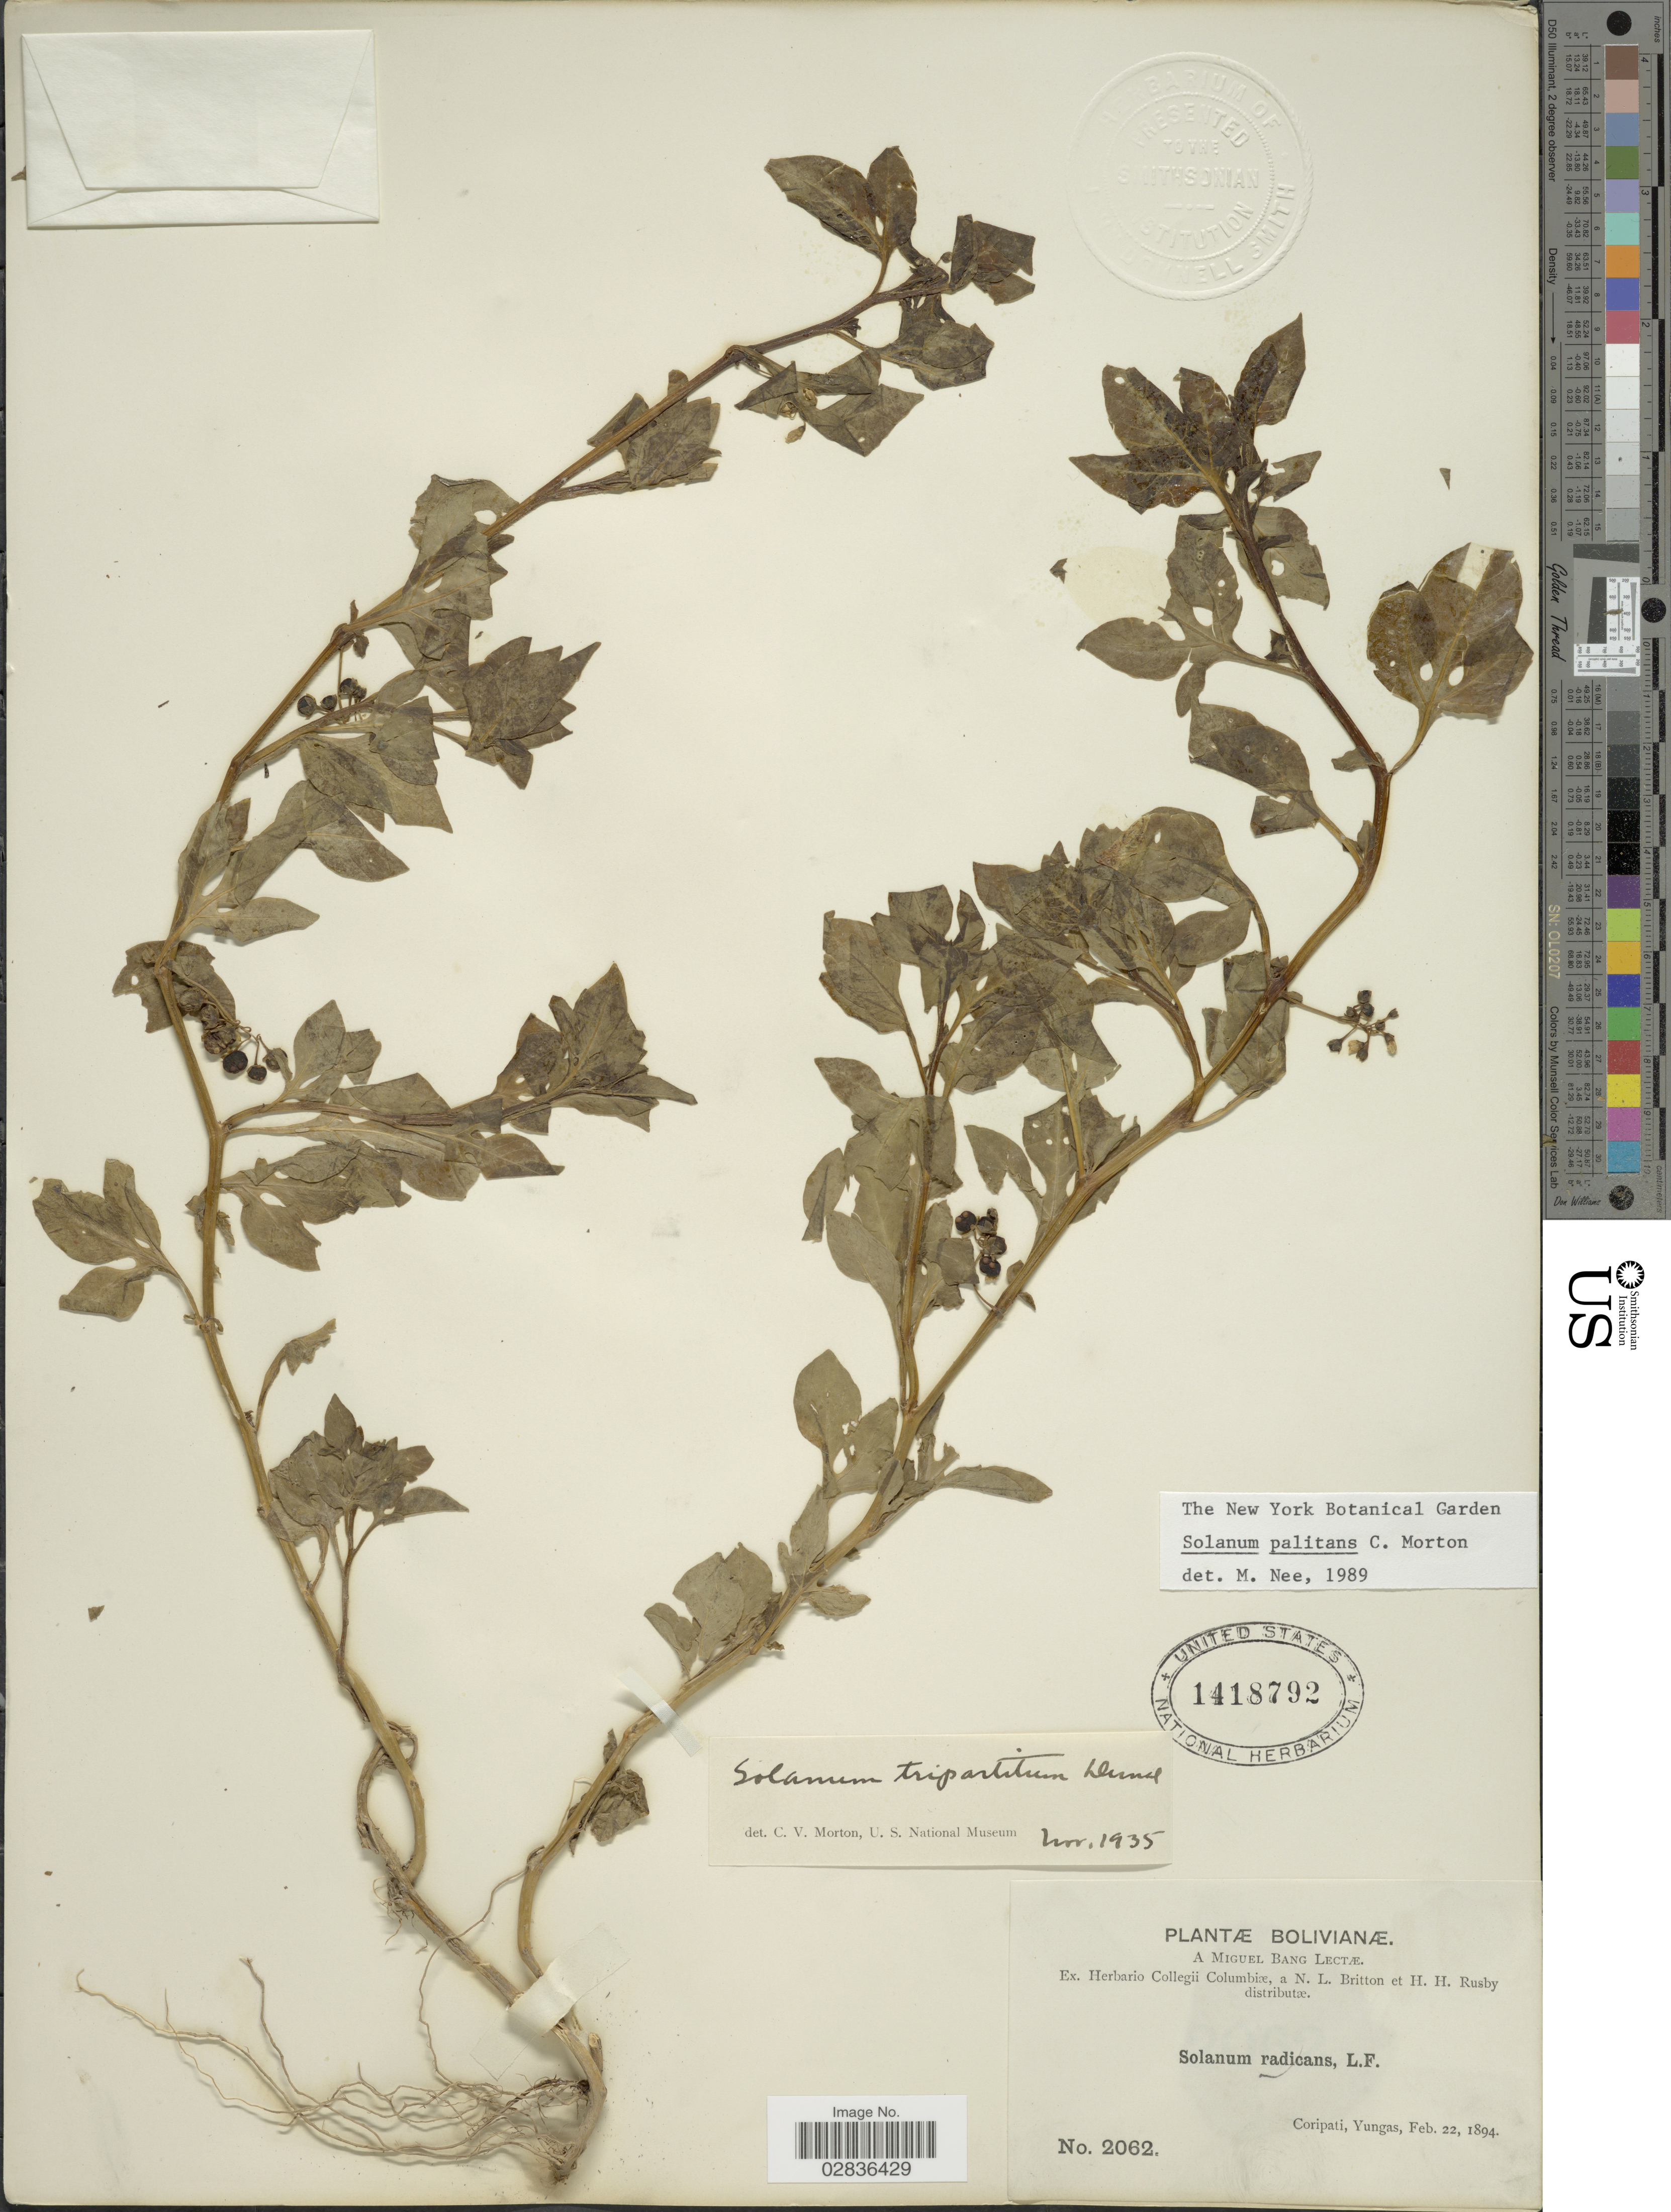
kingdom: Plantae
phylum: Tracheophyta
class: Magnoliopsida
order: Solanales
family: Solanaceae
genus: Solanum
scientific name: Solanum palitans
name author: C.V. Morton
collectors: M. Bang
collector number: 2062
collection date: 1894-02-22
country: Bolivia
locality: Coripati, Yungas.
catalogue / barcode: US 1418792